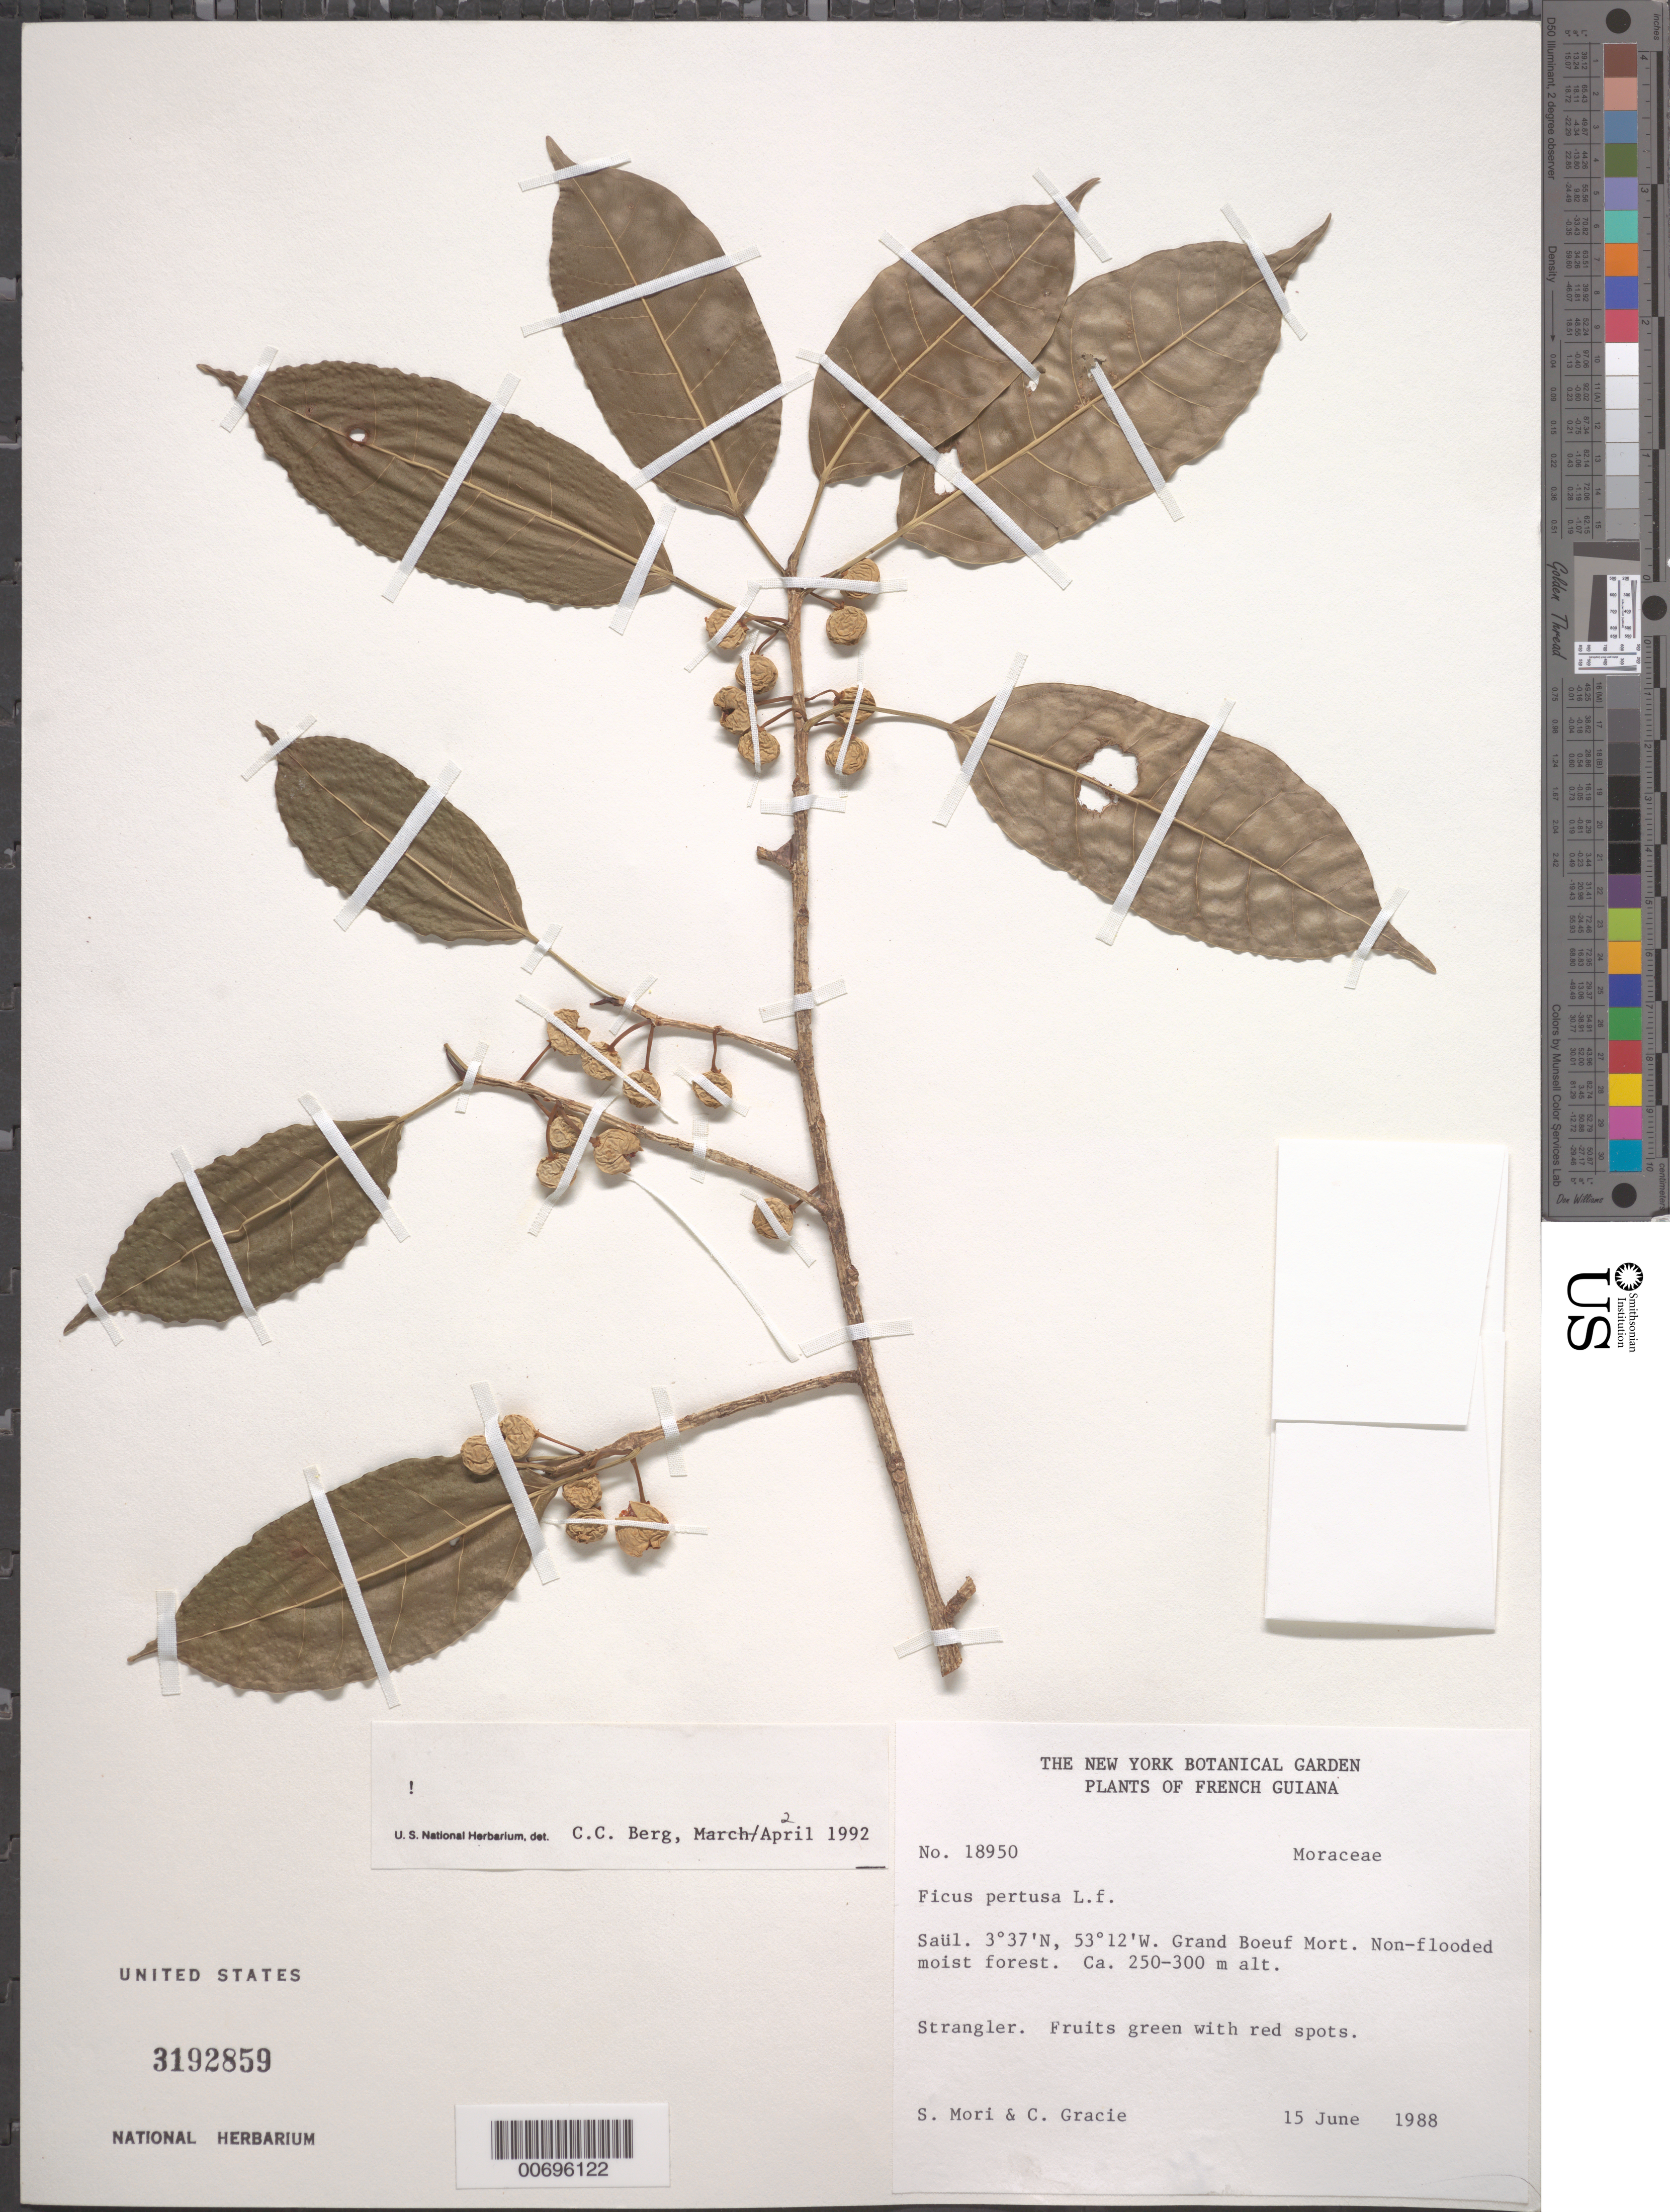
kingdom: Plantae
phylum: Tracheophyta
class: Magnoliopsida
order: Rosales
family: Moraceae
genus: Ficus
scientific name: Ficus pertusa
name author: L. f.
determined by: Berg, C. C.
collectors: S. Mori & C. A. Gracie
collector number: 18950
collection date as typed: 15-Jun-88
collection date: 1988-06-15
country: French Guiana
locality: Saül, Grand Boeuf Mort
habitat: Non-flooded moist forest.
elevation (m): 250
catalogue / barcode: US 3192859